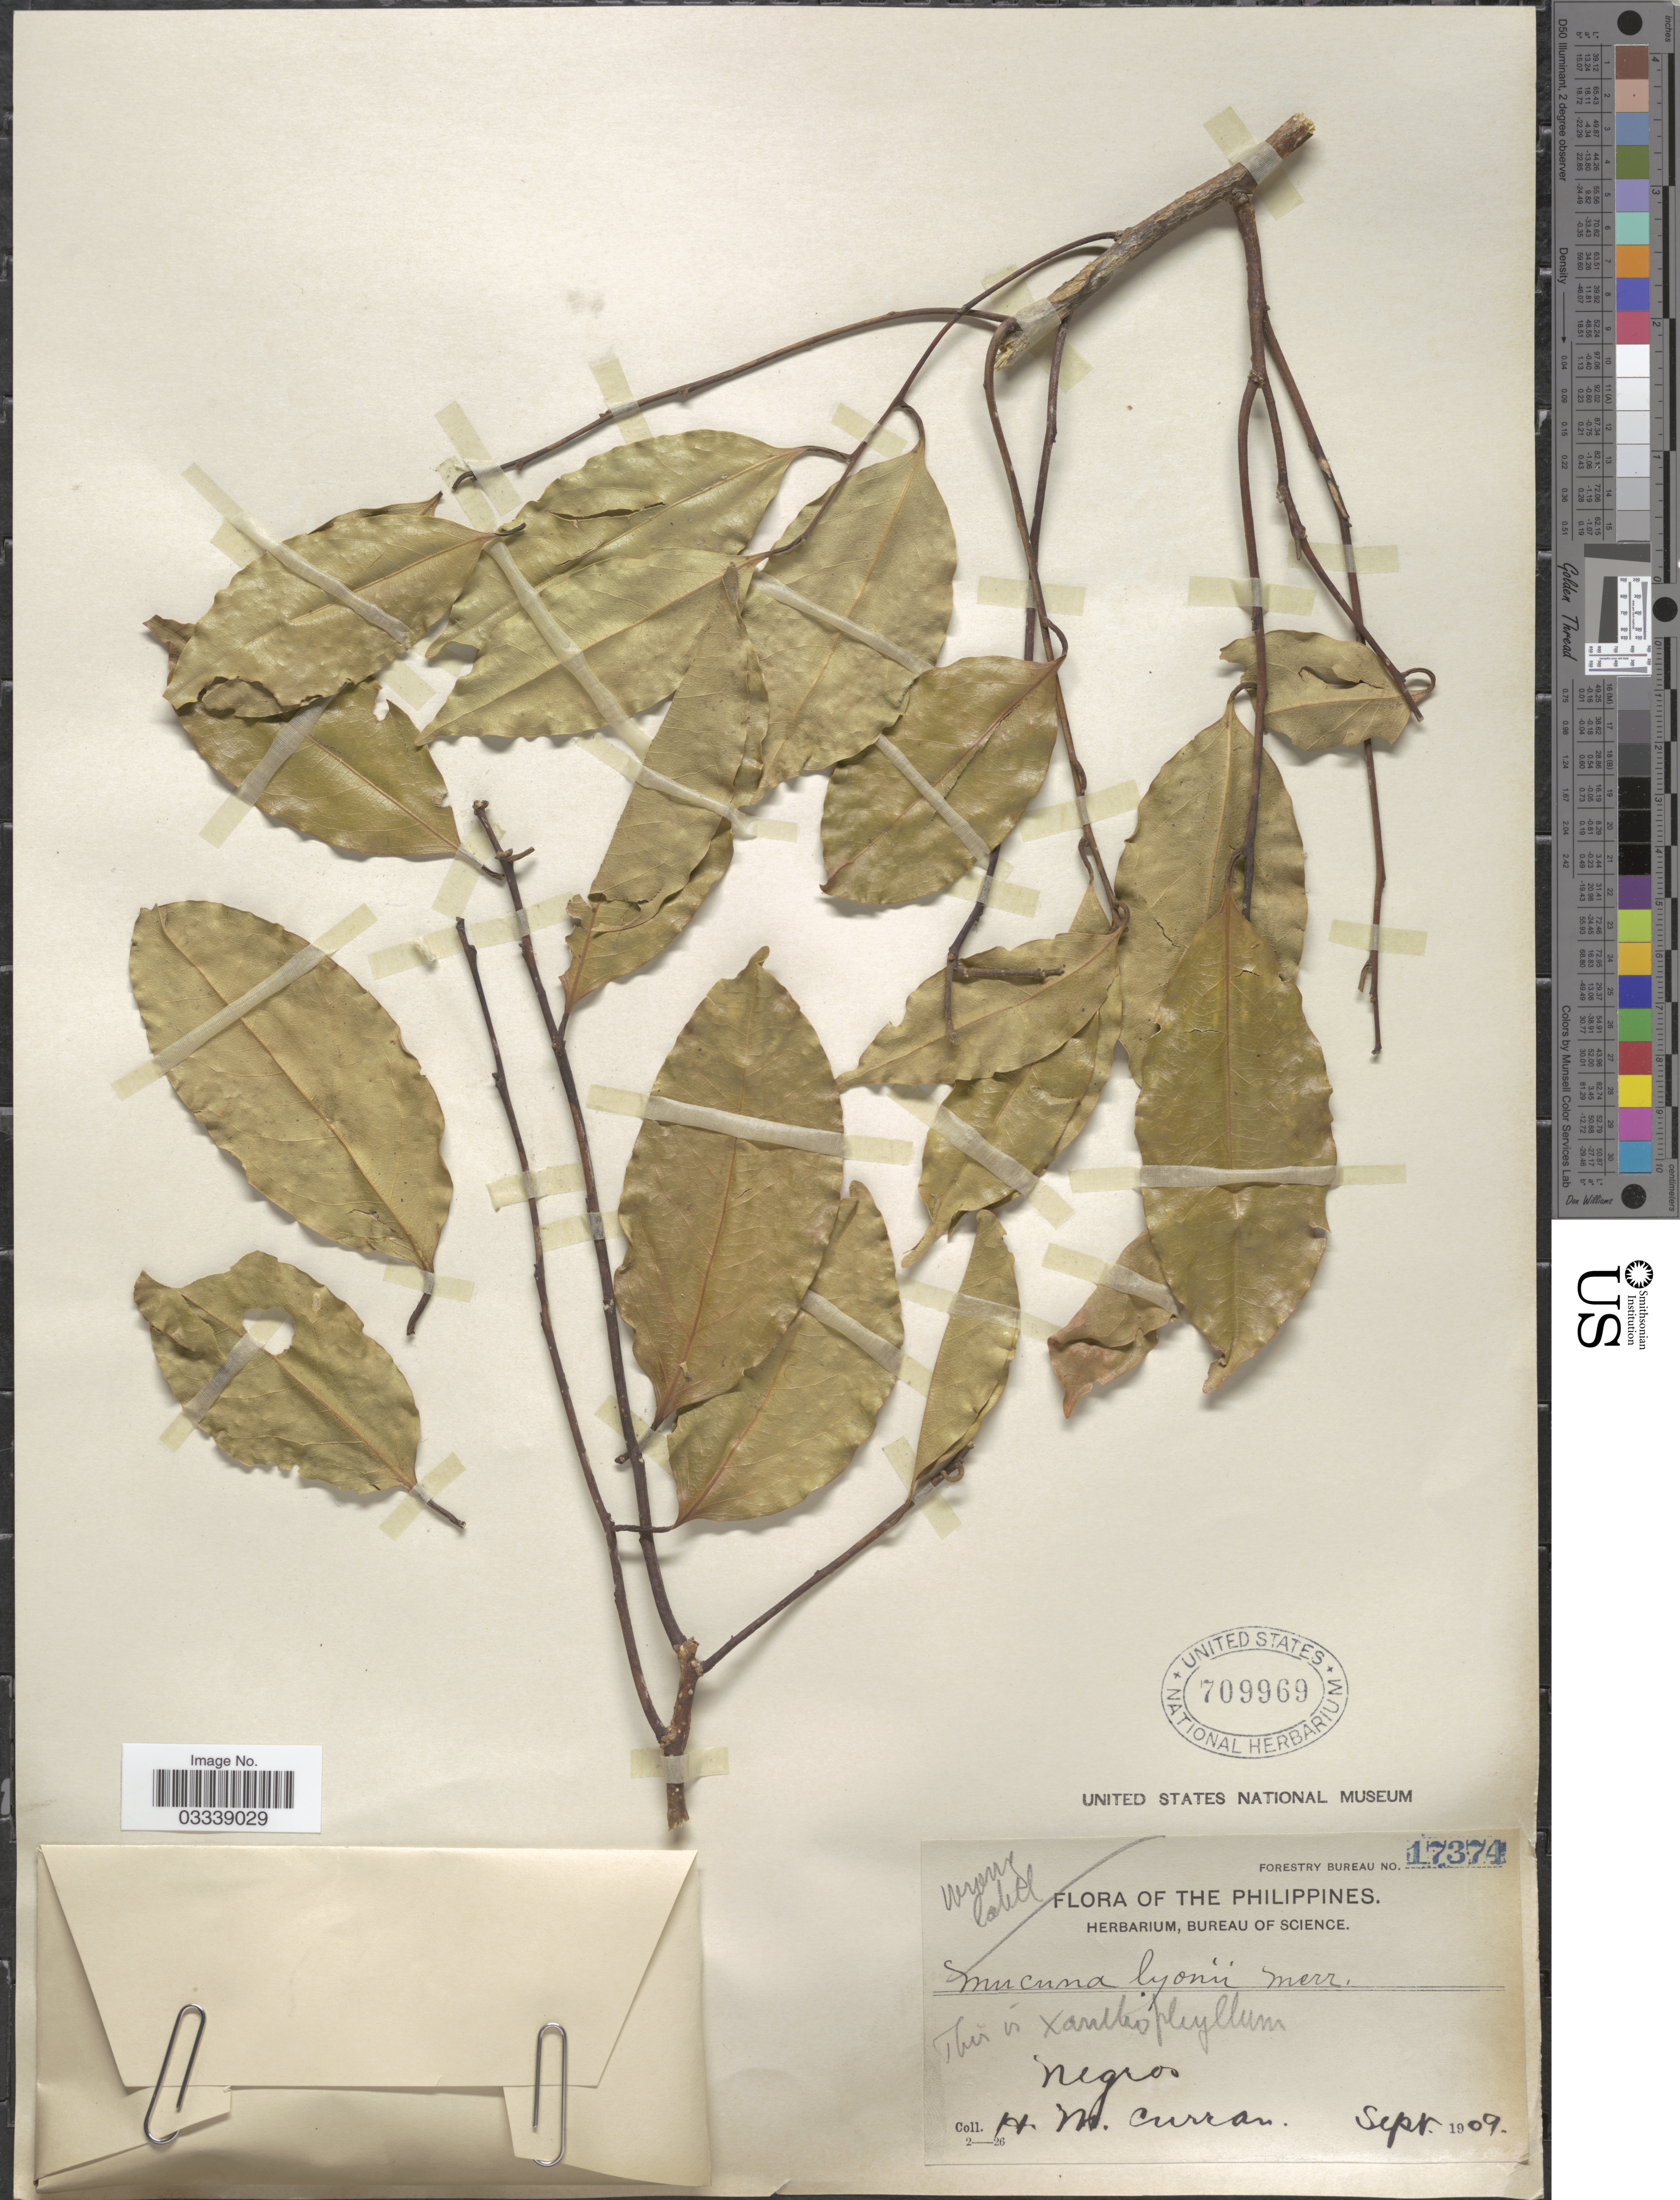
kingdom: Plantae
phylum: Tracheophyta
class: Magnoliopsida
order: Fabales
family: Polygalaceae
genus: Xanthophyllum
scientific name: Xanthophyllum sp.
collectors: H. M. Curran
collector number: Forestry Bureau 17374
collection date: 1909-09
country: Philippines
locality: Negros.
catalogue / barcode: US 709969